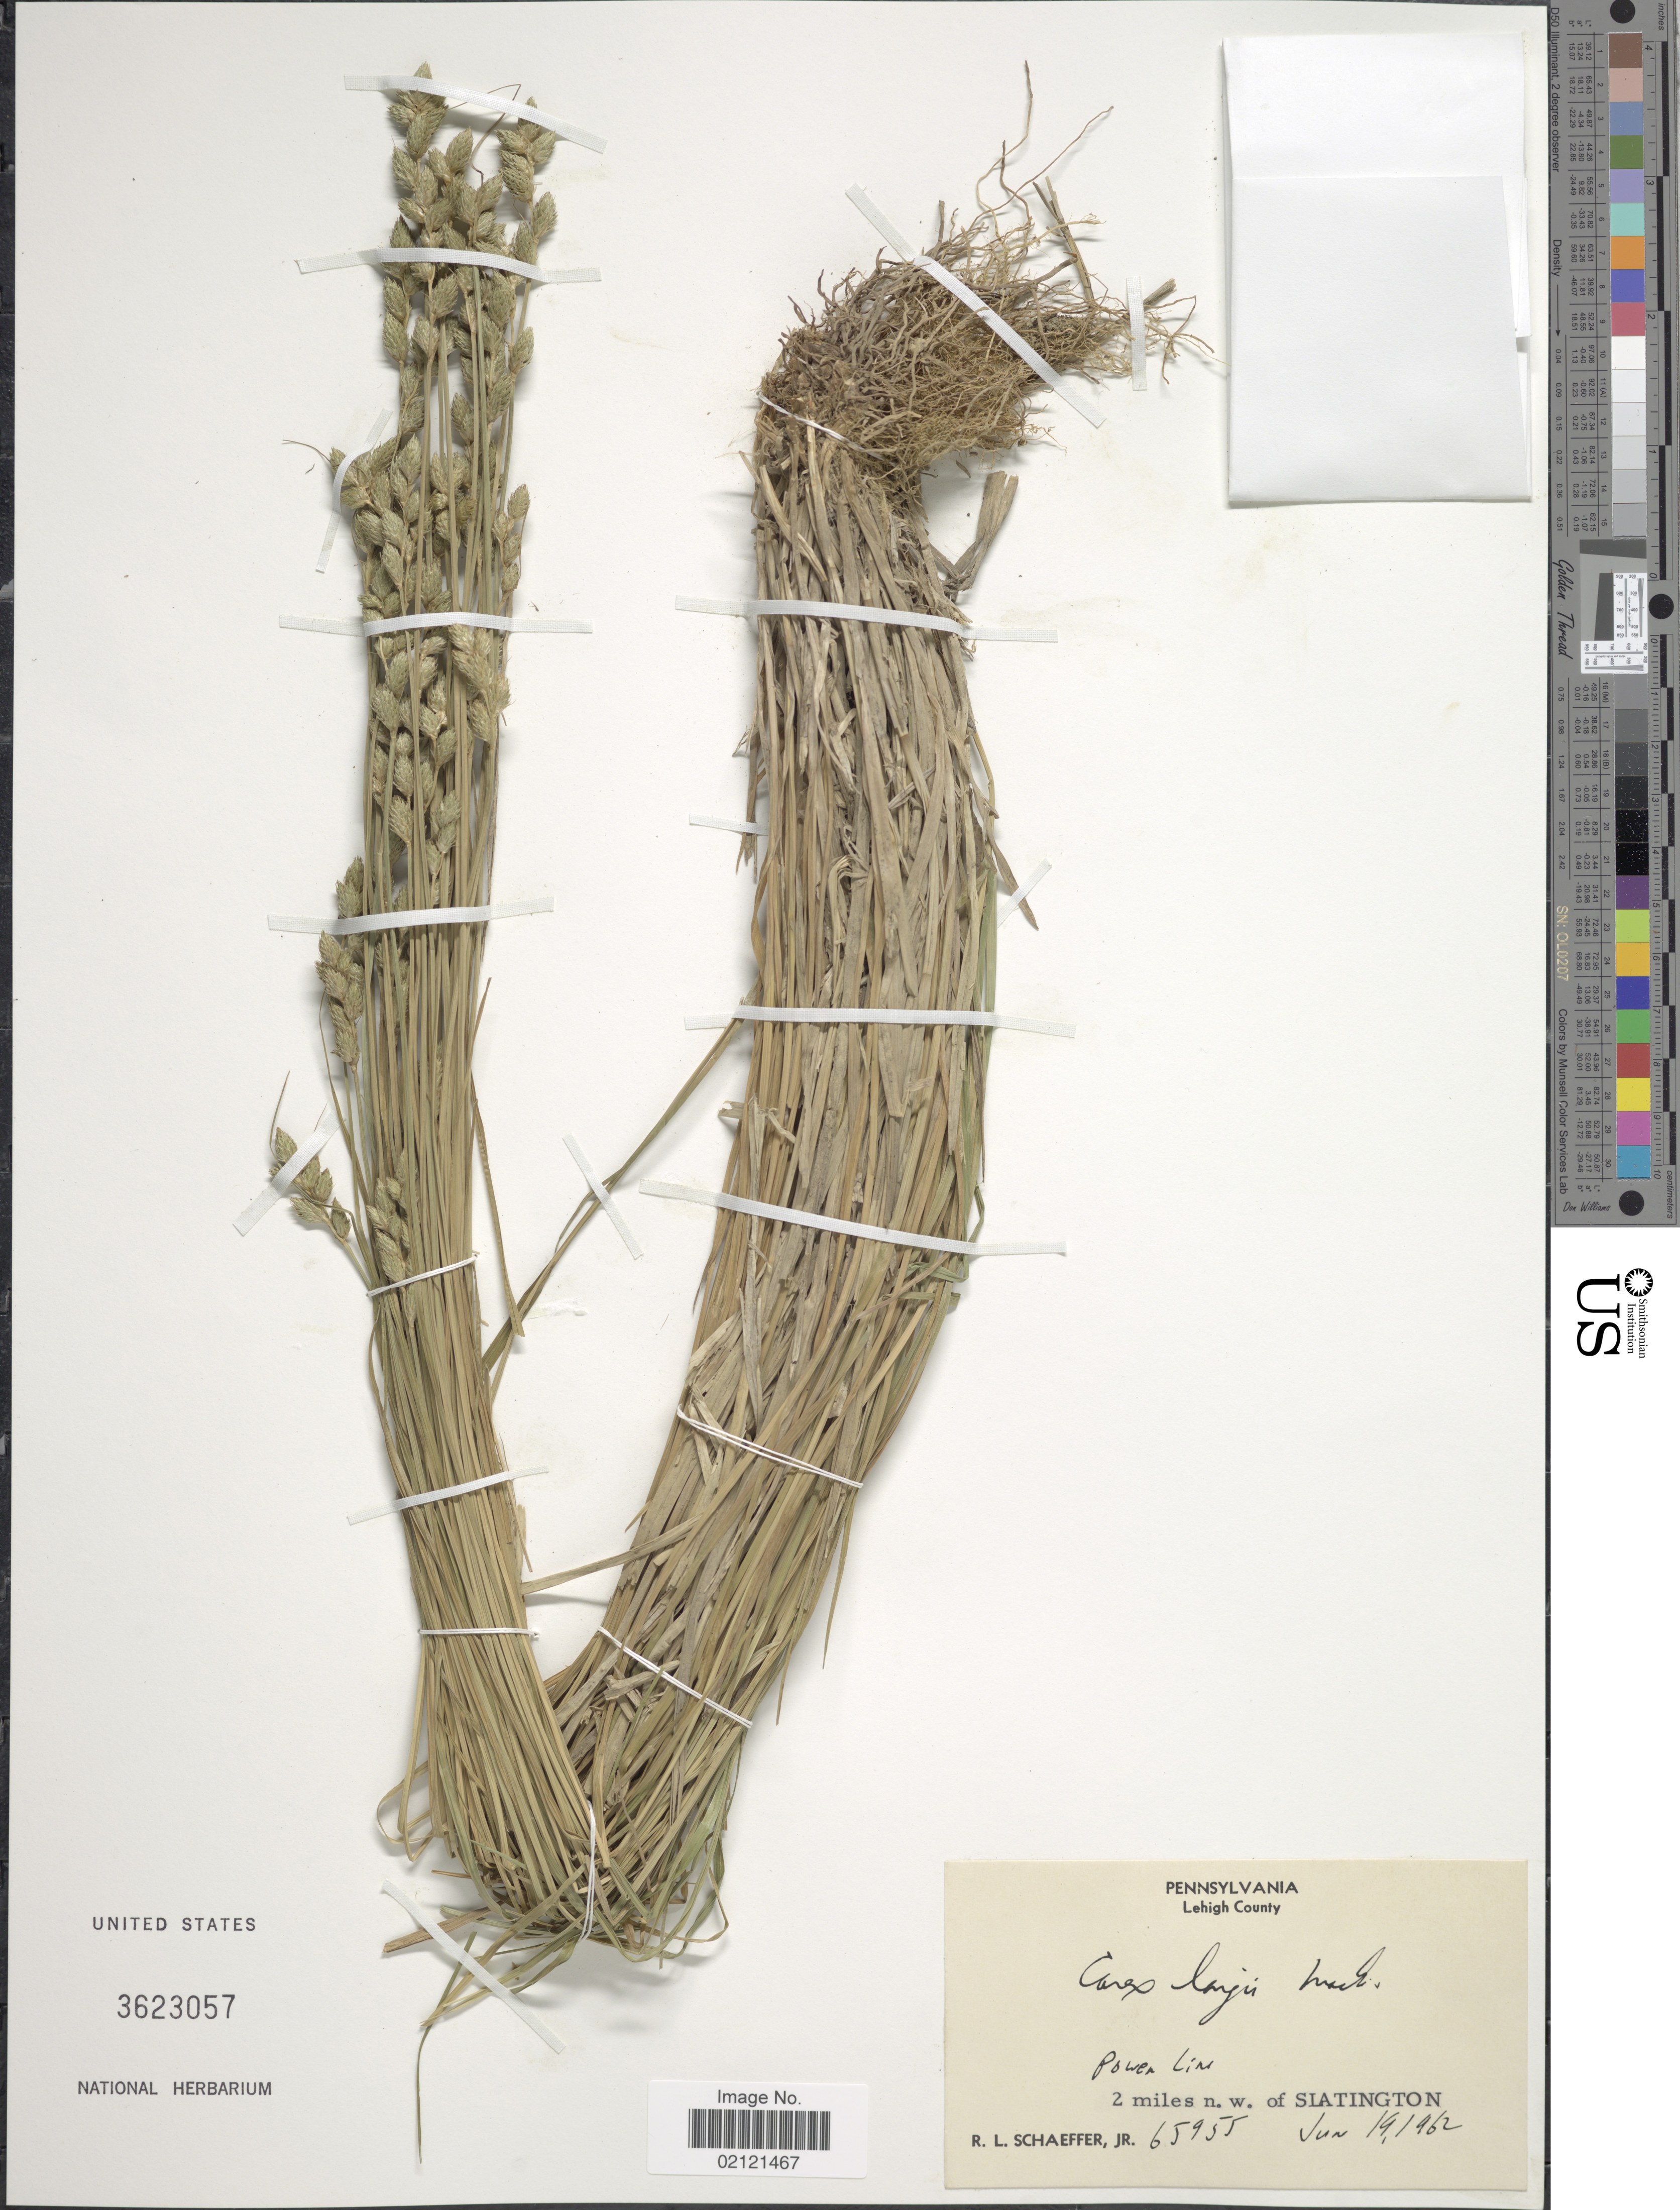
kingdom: Plantae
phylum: Tracheophyta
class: Liliopsida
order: Poales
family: Cyperaceae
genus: Carex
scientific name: Carex longii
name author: Mack.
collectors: R. L. Schaeffer Jr.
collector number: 65955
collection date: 1962-06-19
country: United States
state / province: Pennsylvania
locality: Lehigh County, Power line, 2 miles n.w. of Slatington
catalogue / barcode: US 3623057